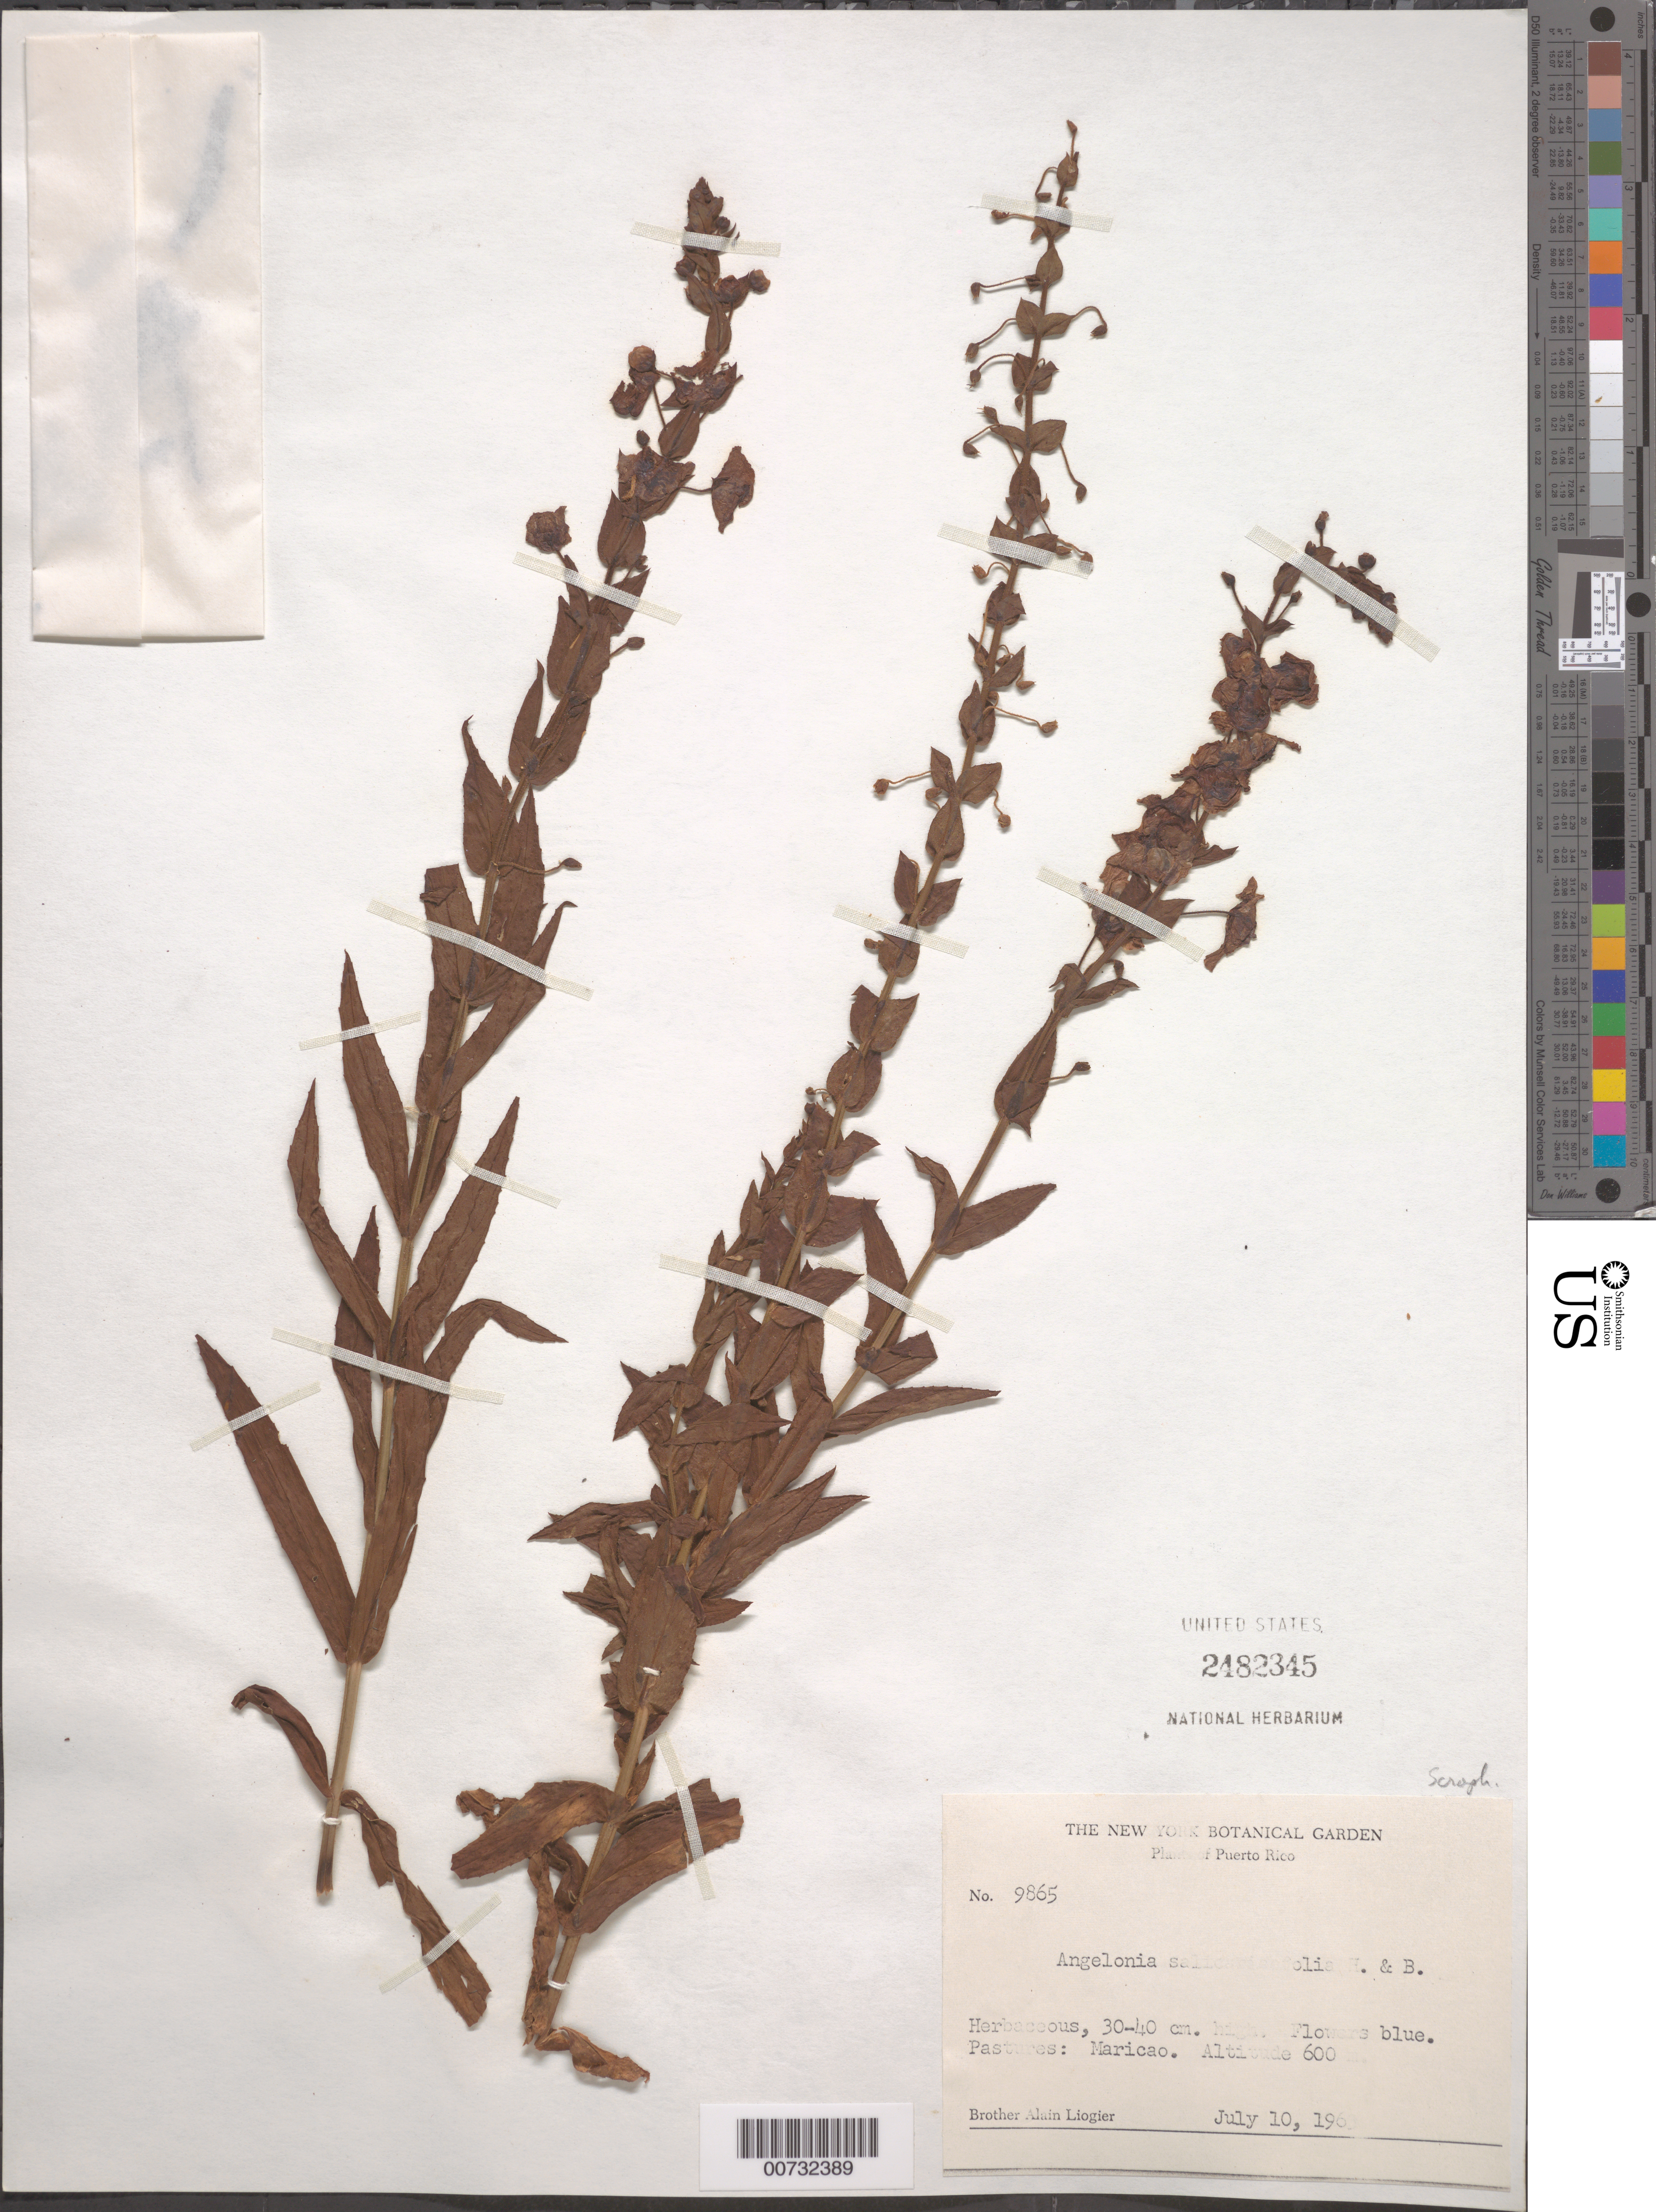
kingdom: Plantae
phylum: Tracheophyta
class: Magnoliopsida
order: Lamiales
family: Plantaginaceae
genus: Angelonia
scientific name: Angelonia salicariifolia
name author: Bonpl.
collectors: A. H. Liogier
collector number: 9865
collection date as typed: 10 Jul 1963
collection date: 1963-07-10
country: Puerto Rico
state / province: Maricao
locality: Maricao: pastures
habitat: Pastures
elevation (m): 600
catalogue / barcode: US 2482345